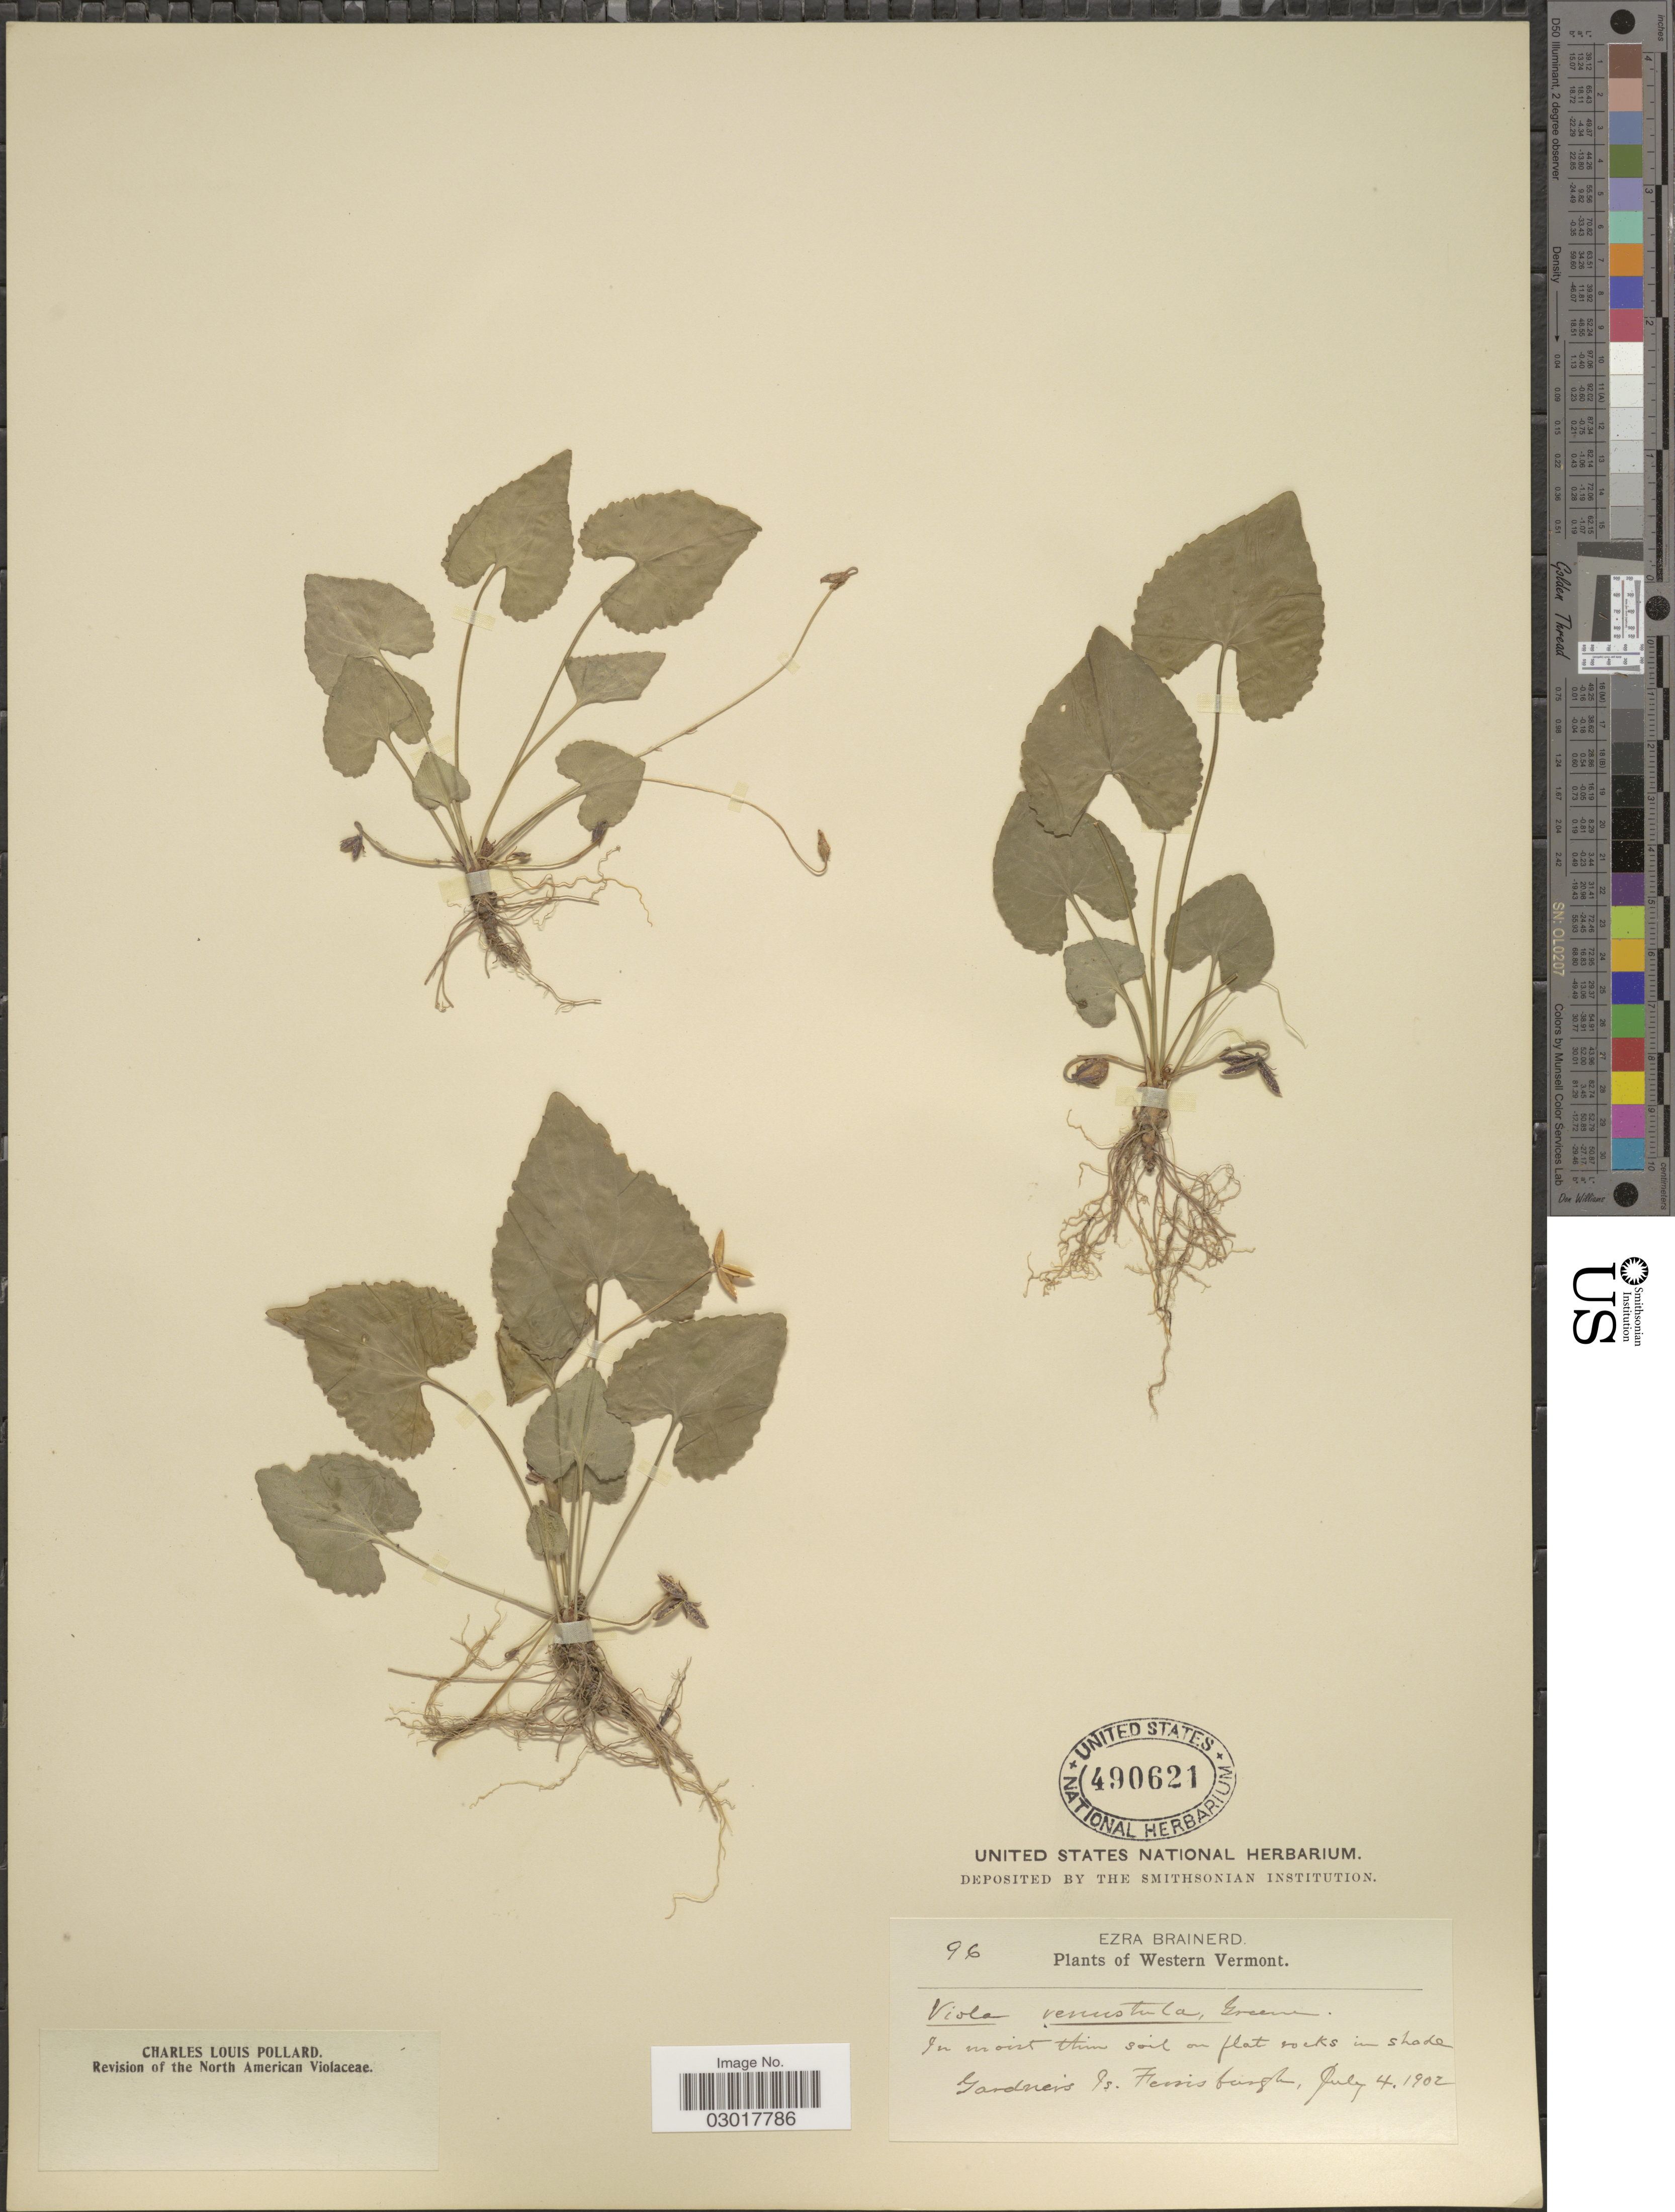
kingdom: Plantae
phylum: Tracheophyta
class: Magnoliopsida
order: Malpighiales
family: Violaceae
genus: Viola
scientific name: Viola x venustula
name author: Greene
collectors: E. Brainerd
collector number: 96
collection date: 1902-07-04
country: United States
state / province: Vermont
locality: Western Vermont. Gardener's Is. Ferrisburgh.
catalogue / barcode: US 490621